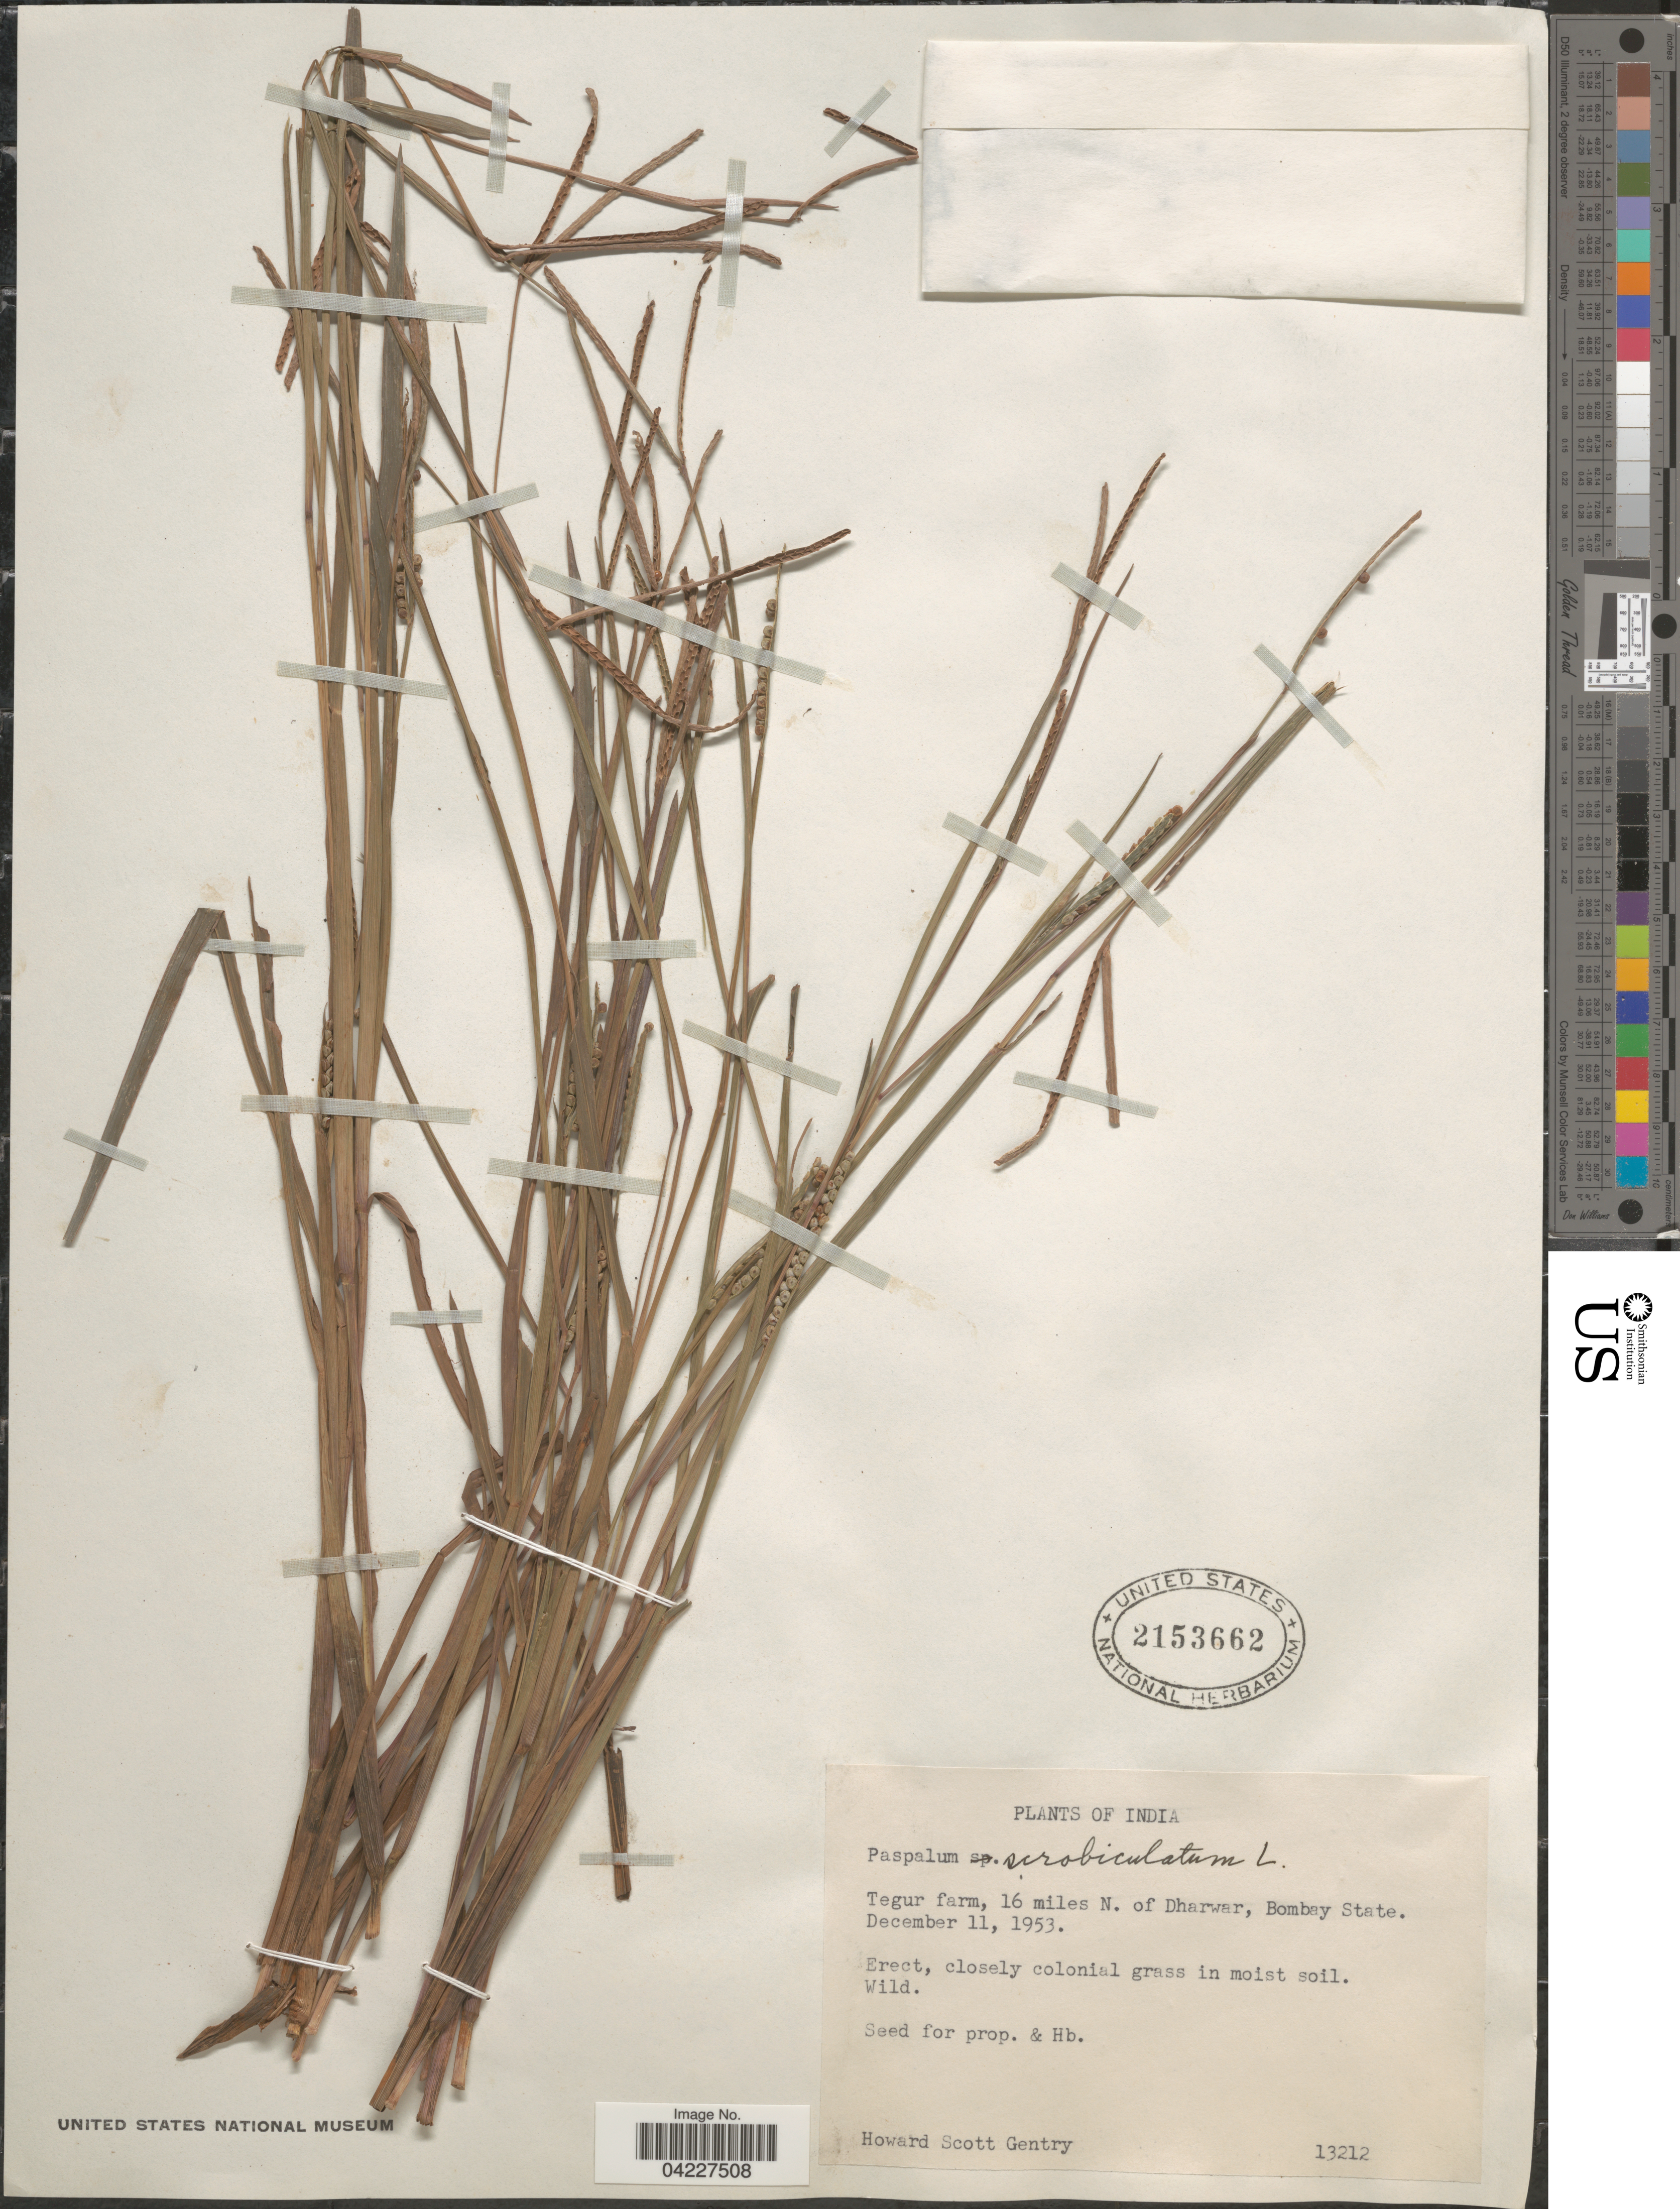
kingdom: Plantae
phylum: Tracheophyta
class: Liliopsida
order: Poales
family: Poaceae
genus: Paspalum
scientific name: Paspalum scrobiculatum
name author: L.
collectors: H. S. Gentry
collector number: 13212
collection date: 1953-12-11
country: India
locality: Tegur farm, 16 miles N. of Dharwar, Bombay State.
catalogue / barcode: US 2153662